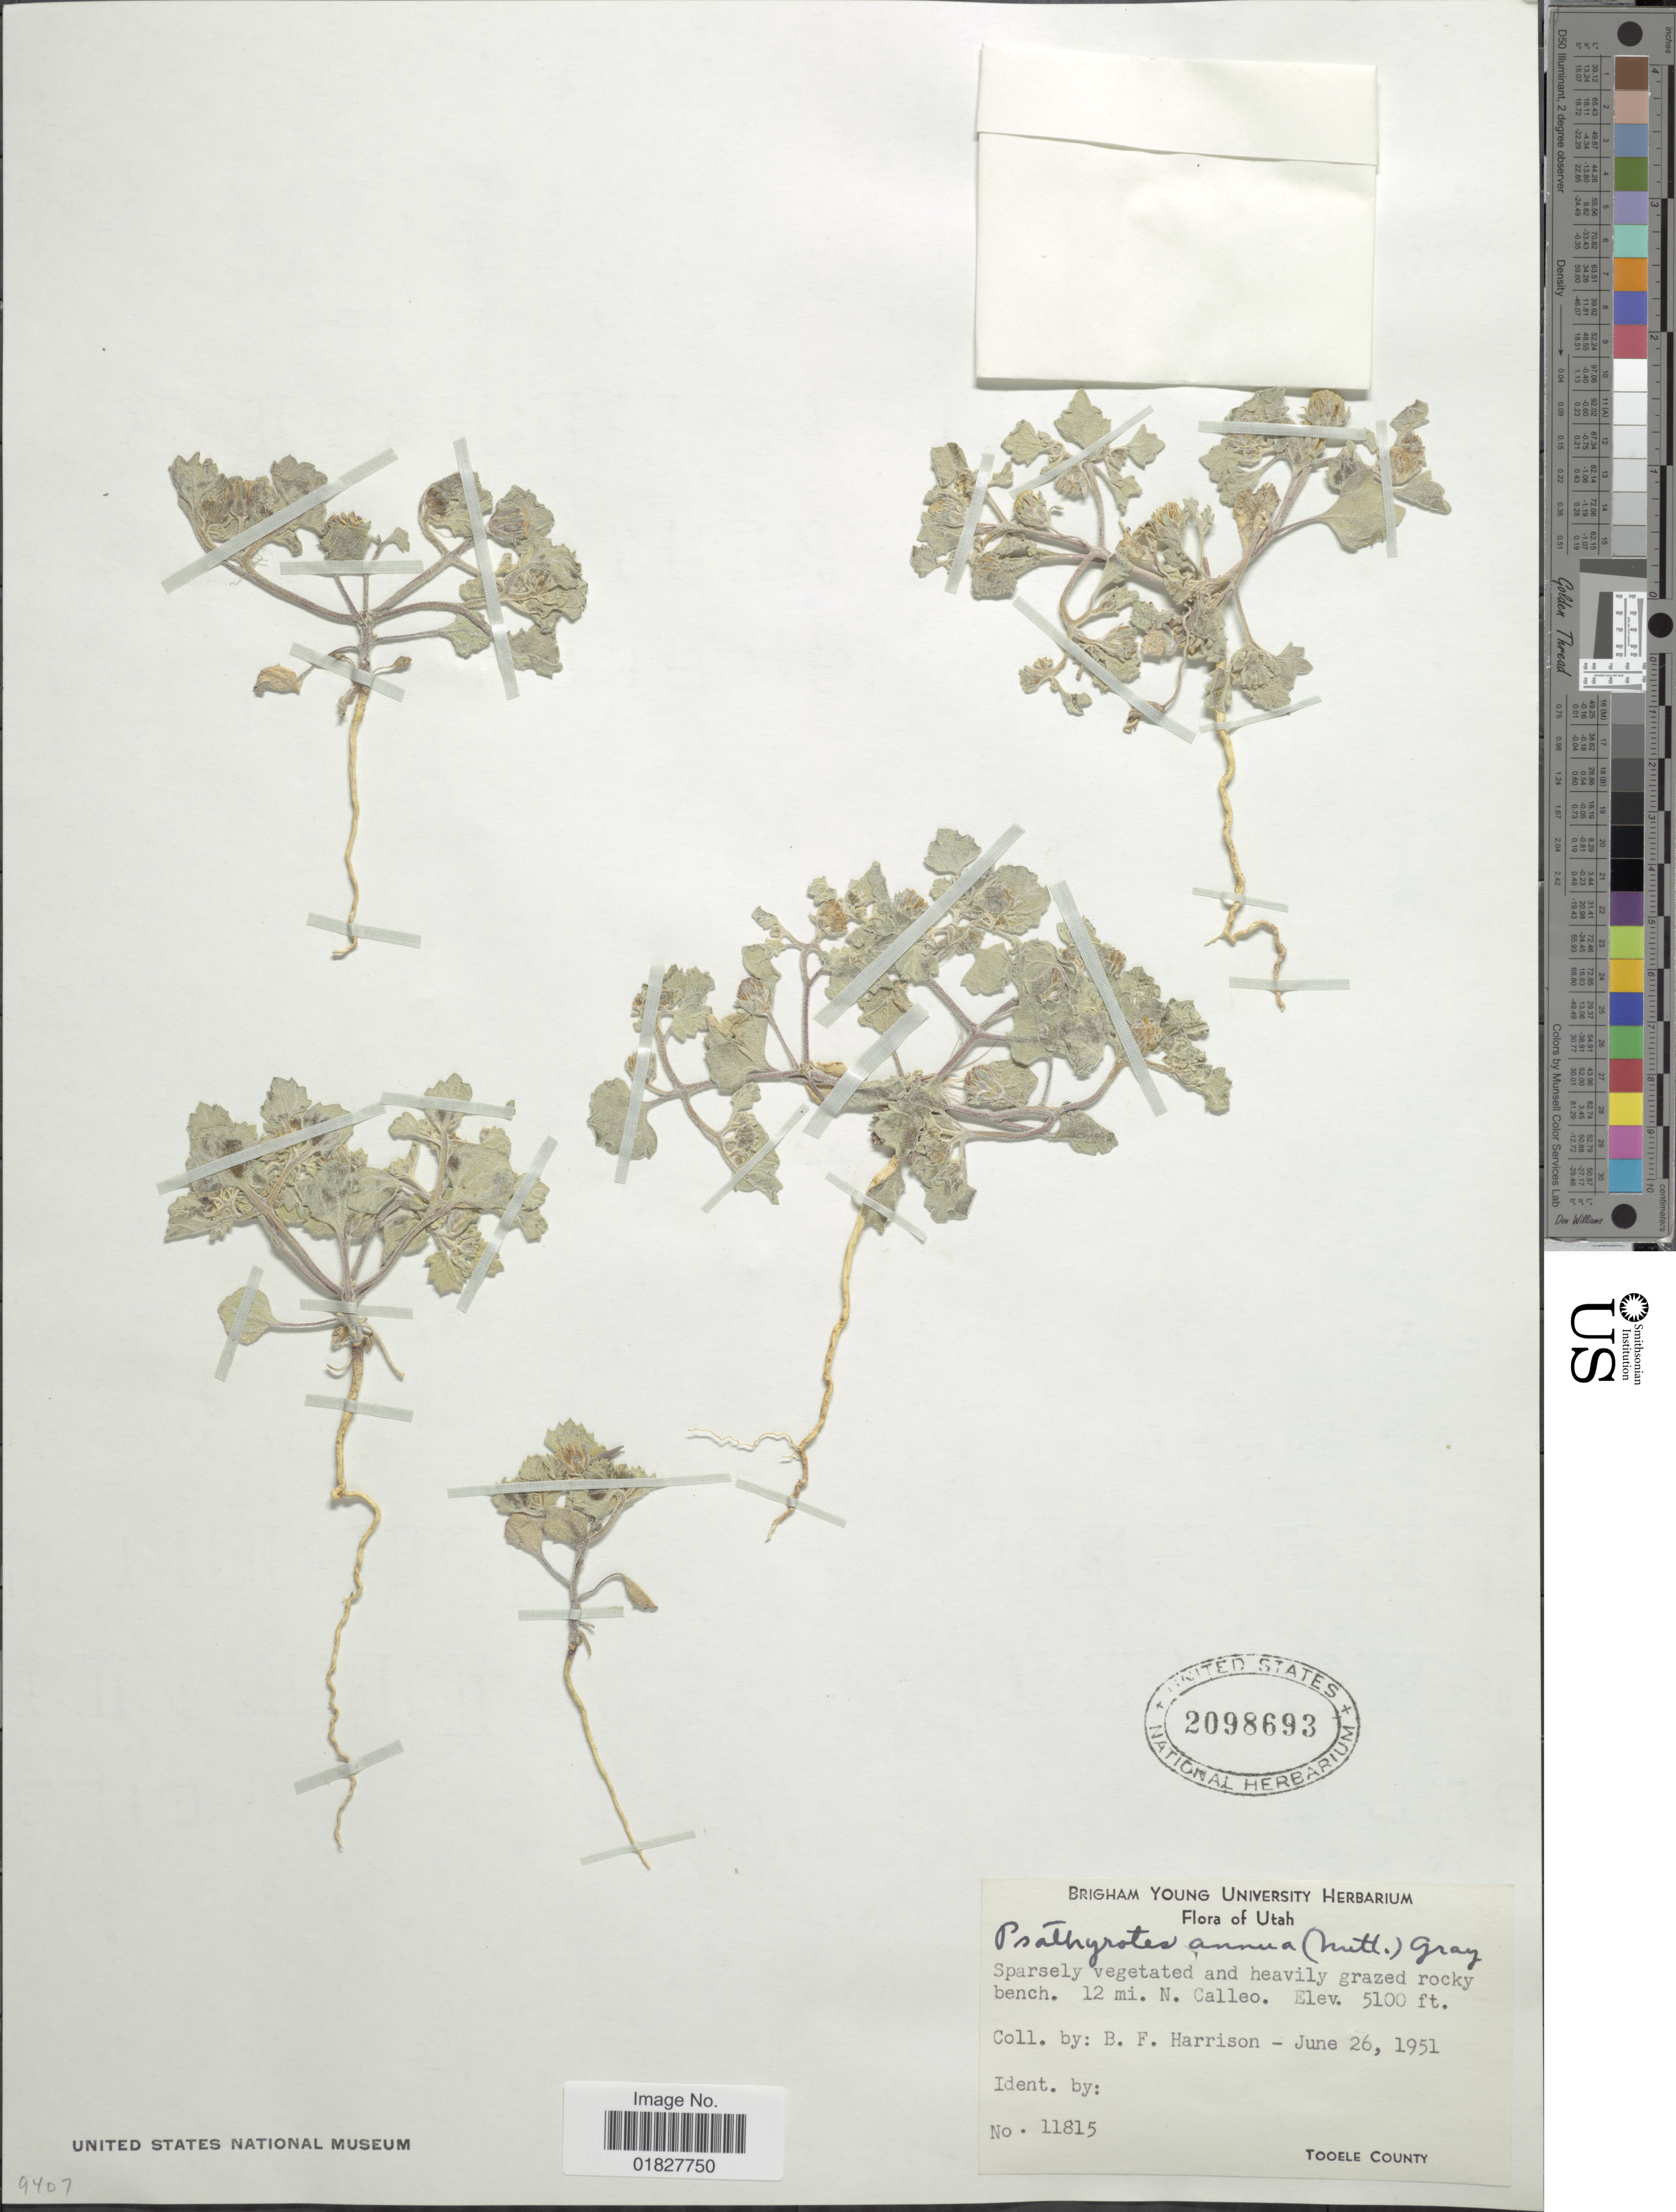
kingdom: Plantae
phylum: Tracheophyta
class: Magnoliopsida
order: Asterales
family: Asteraceae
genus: Psathyrotes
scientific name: Psathyrotes annua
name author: (Nutt.) A. Gray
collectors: B. F. Harrison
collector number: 11815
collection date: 1951-06-26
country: United States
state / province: Utah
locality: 12 mi. N Calleo, Tooele County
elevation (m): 1554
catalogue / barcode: US 2098693